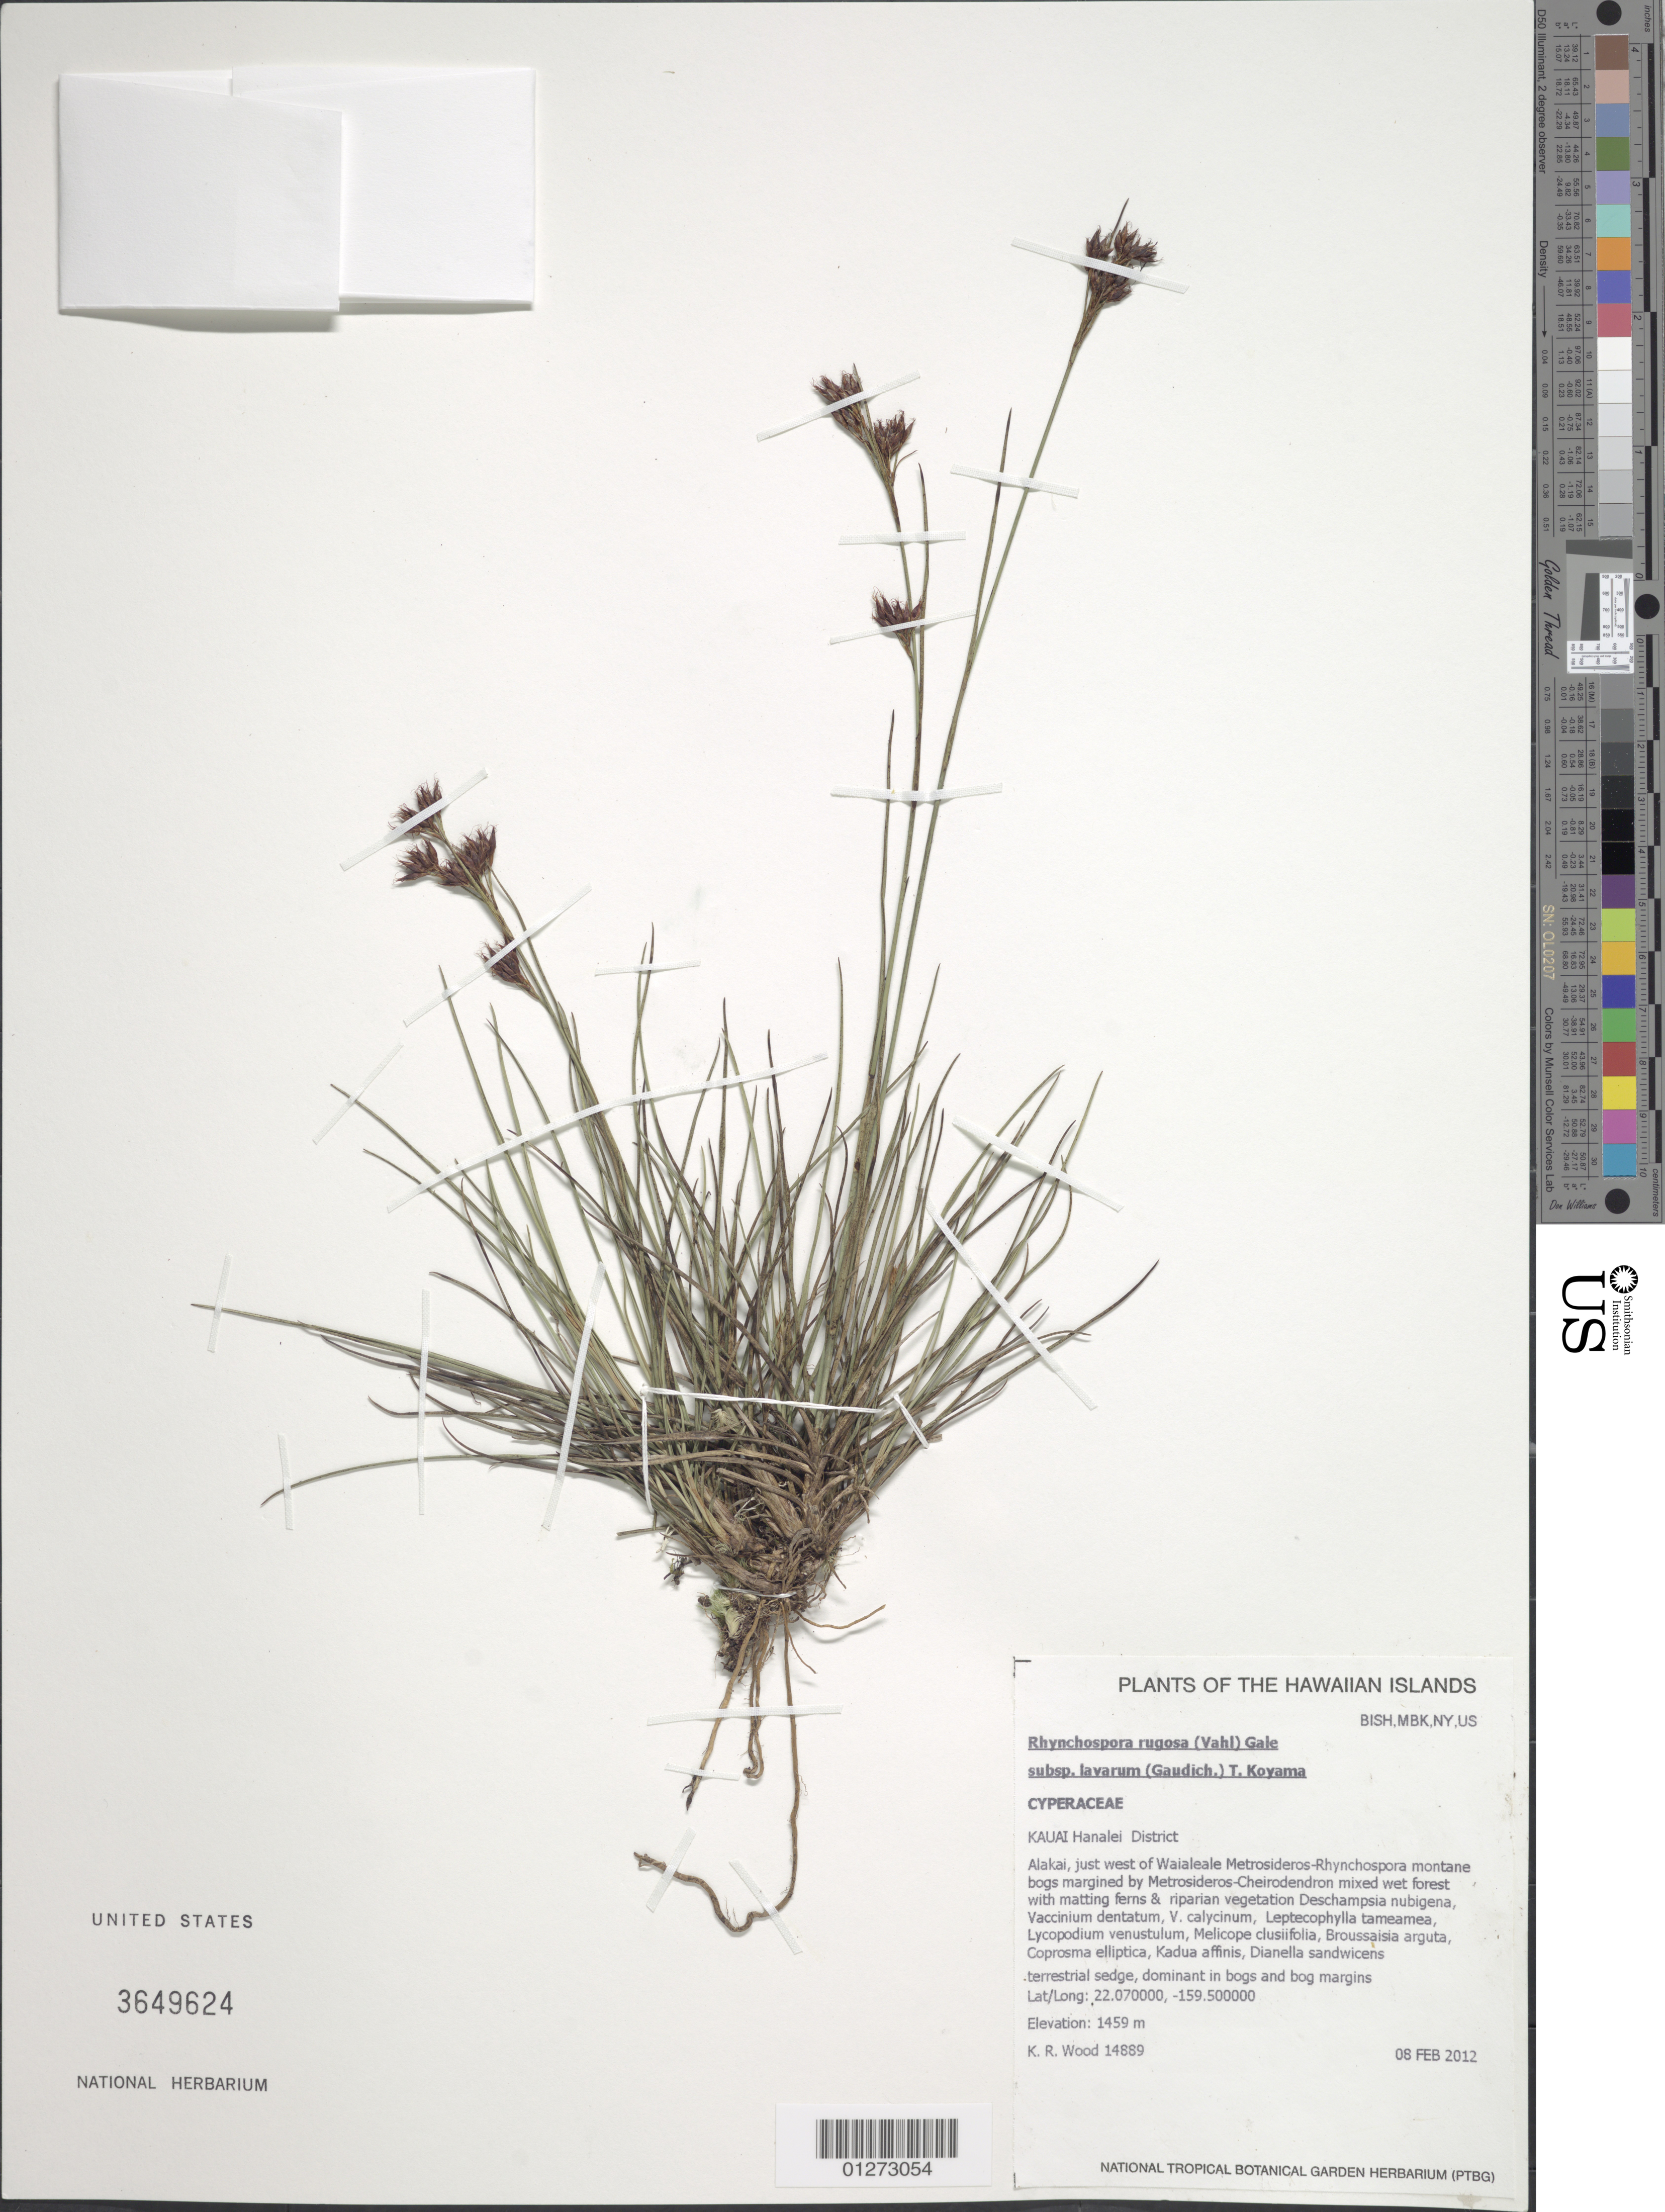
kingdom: Plantae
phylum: Tracheophyta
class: Liliopsida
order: Poales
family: Cyperaceae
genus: Rhynchospora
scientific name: Rhynchospora rugosa subsp. lavarum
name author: (Gaudich.) T. Koyama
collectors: K. R. Wood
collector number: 1459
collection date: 2012-02-08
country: United States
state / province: Hawaii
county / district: Kauai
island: Kaua'i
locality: Waimea District, Alakai, just west of Waialeale.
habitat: Montane bogs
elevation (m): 1459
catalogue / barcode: US 3649624